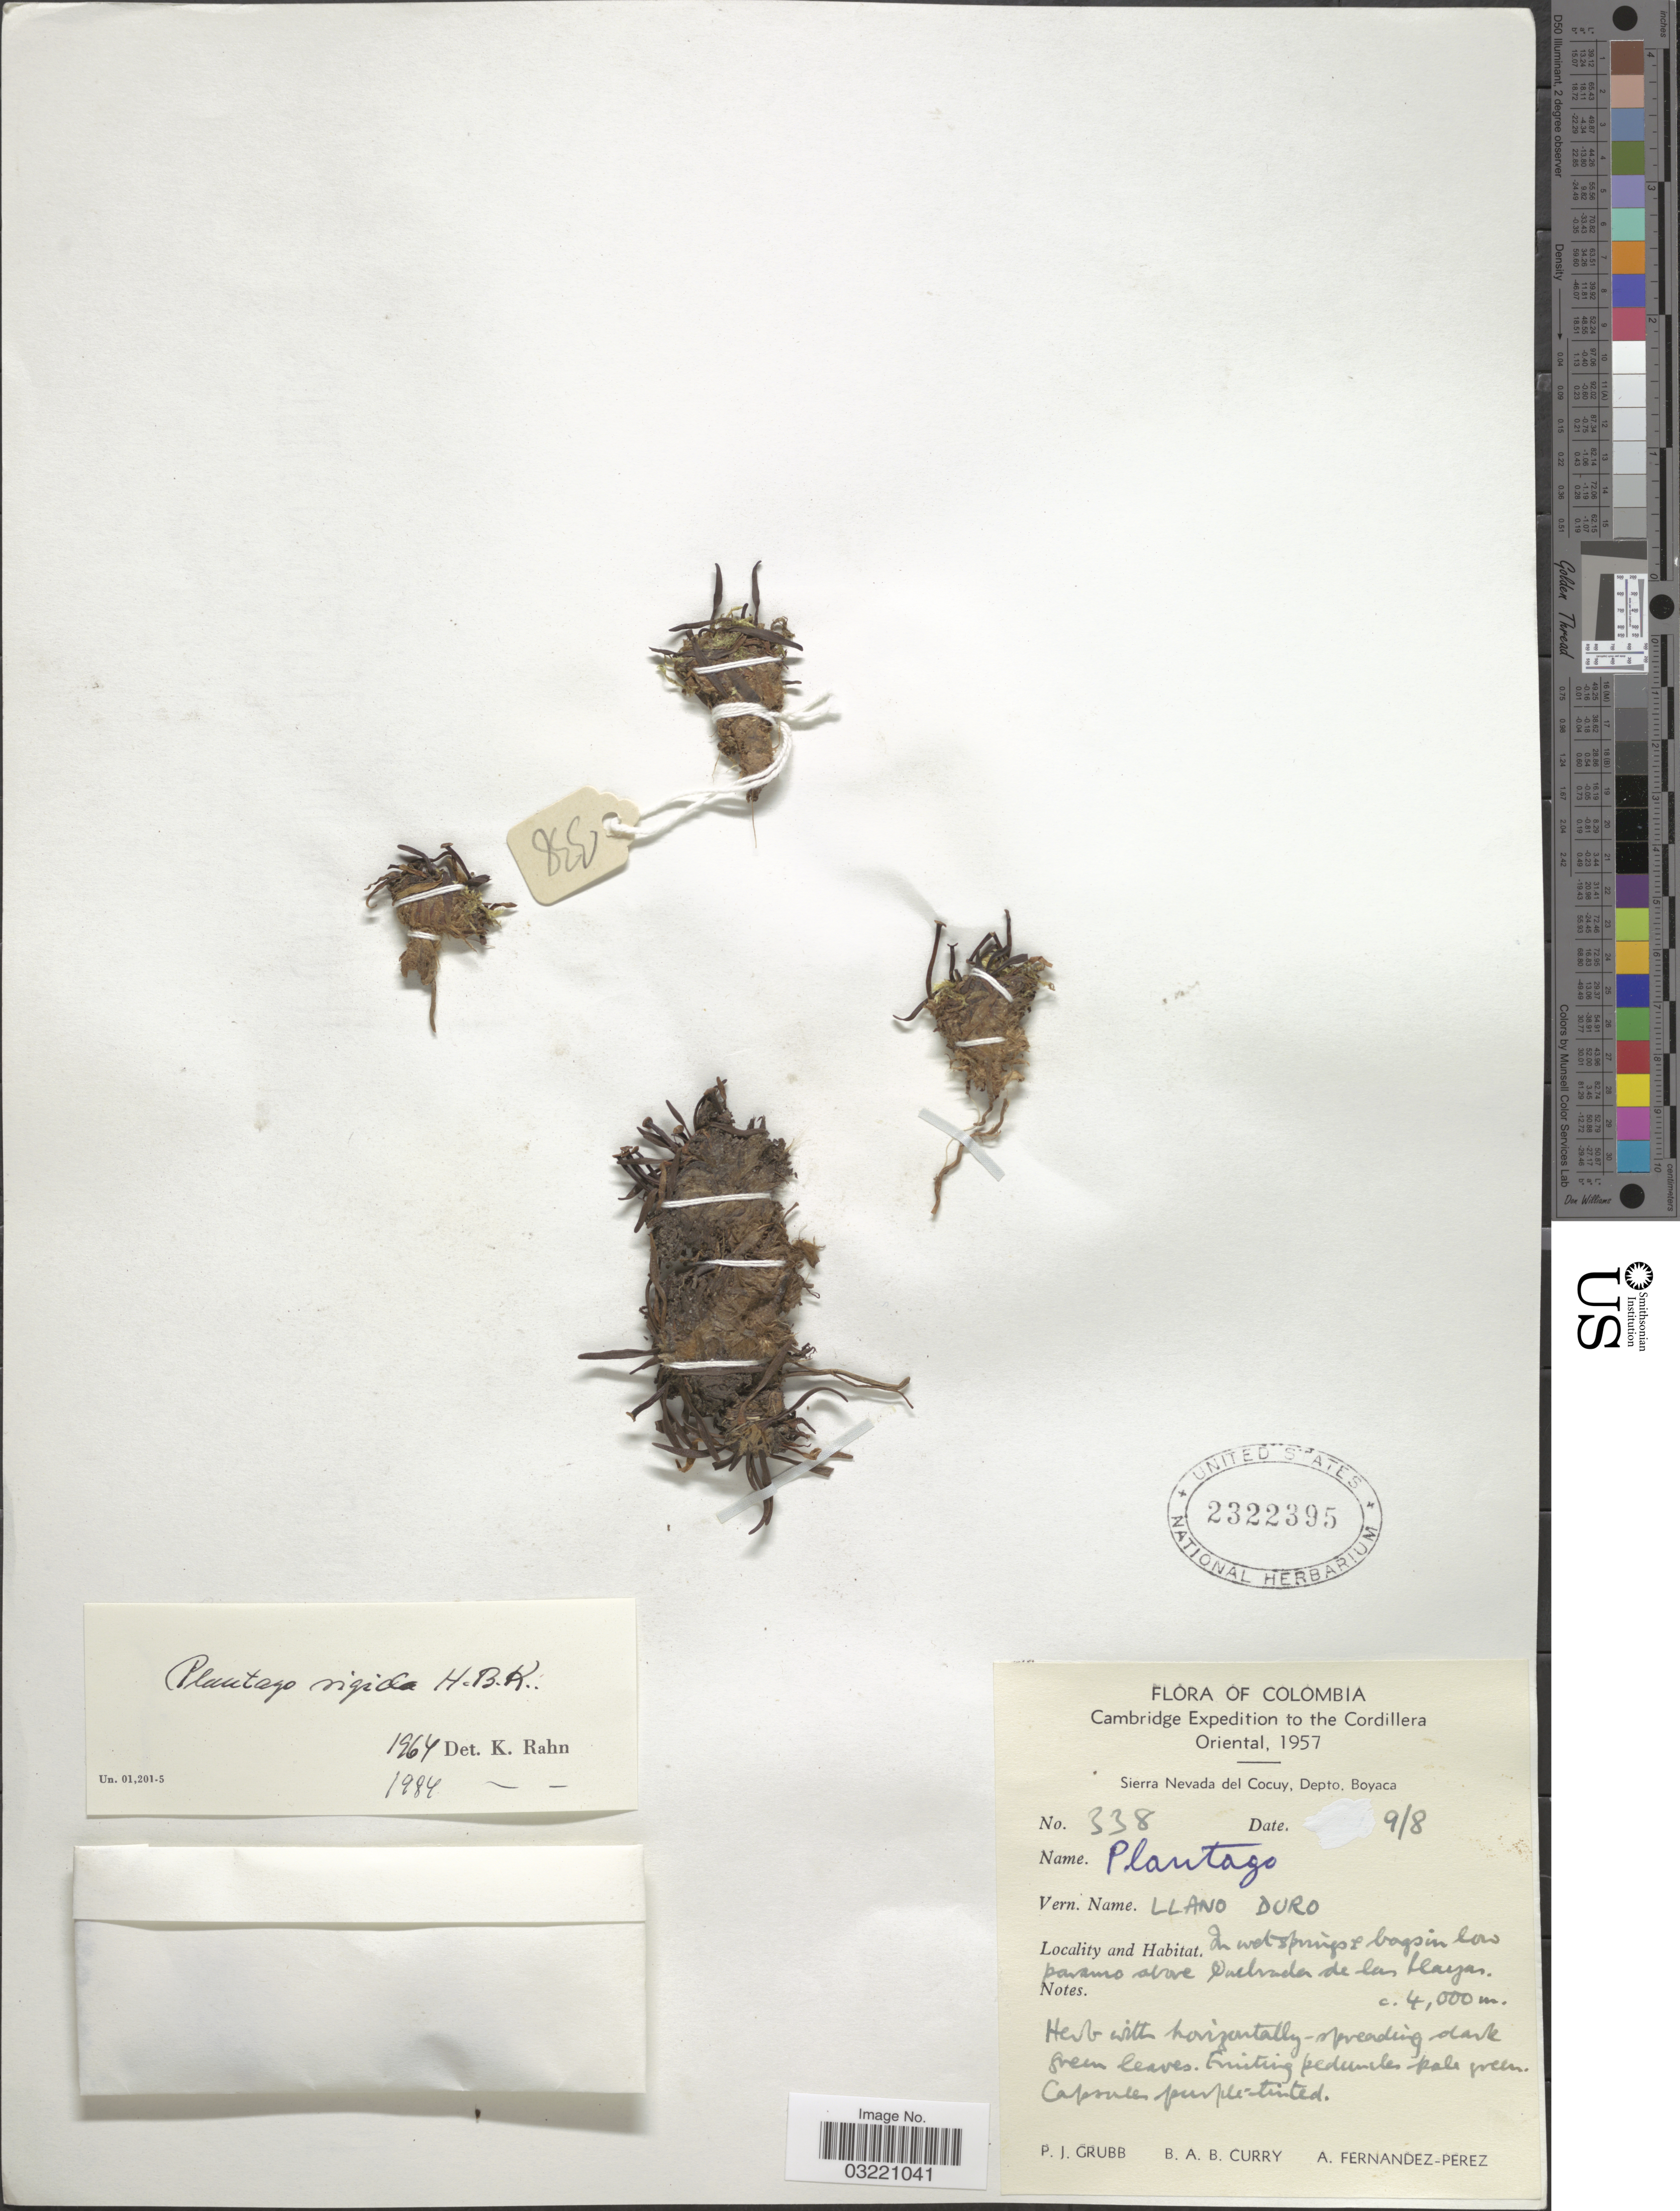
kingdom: Plantae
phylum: Tracheophyta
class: Magnoliopsida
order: Lamiales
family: Plantaginaceae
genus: Plantago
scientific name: Plantago rigida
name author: Kunth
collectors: P. J. Grubb, B. A. B. Curry & A. Fernández-Pérez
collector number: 338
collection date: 1957-08-09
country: Colombia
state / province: Boyacá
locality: Cordillera Oriental. Sierra Nevada del Cocuy, Depto. Boyaca. In wet springs + bogs in low paramo above Quebrada de las Playas.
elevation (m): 4000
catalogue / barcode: US 2322395